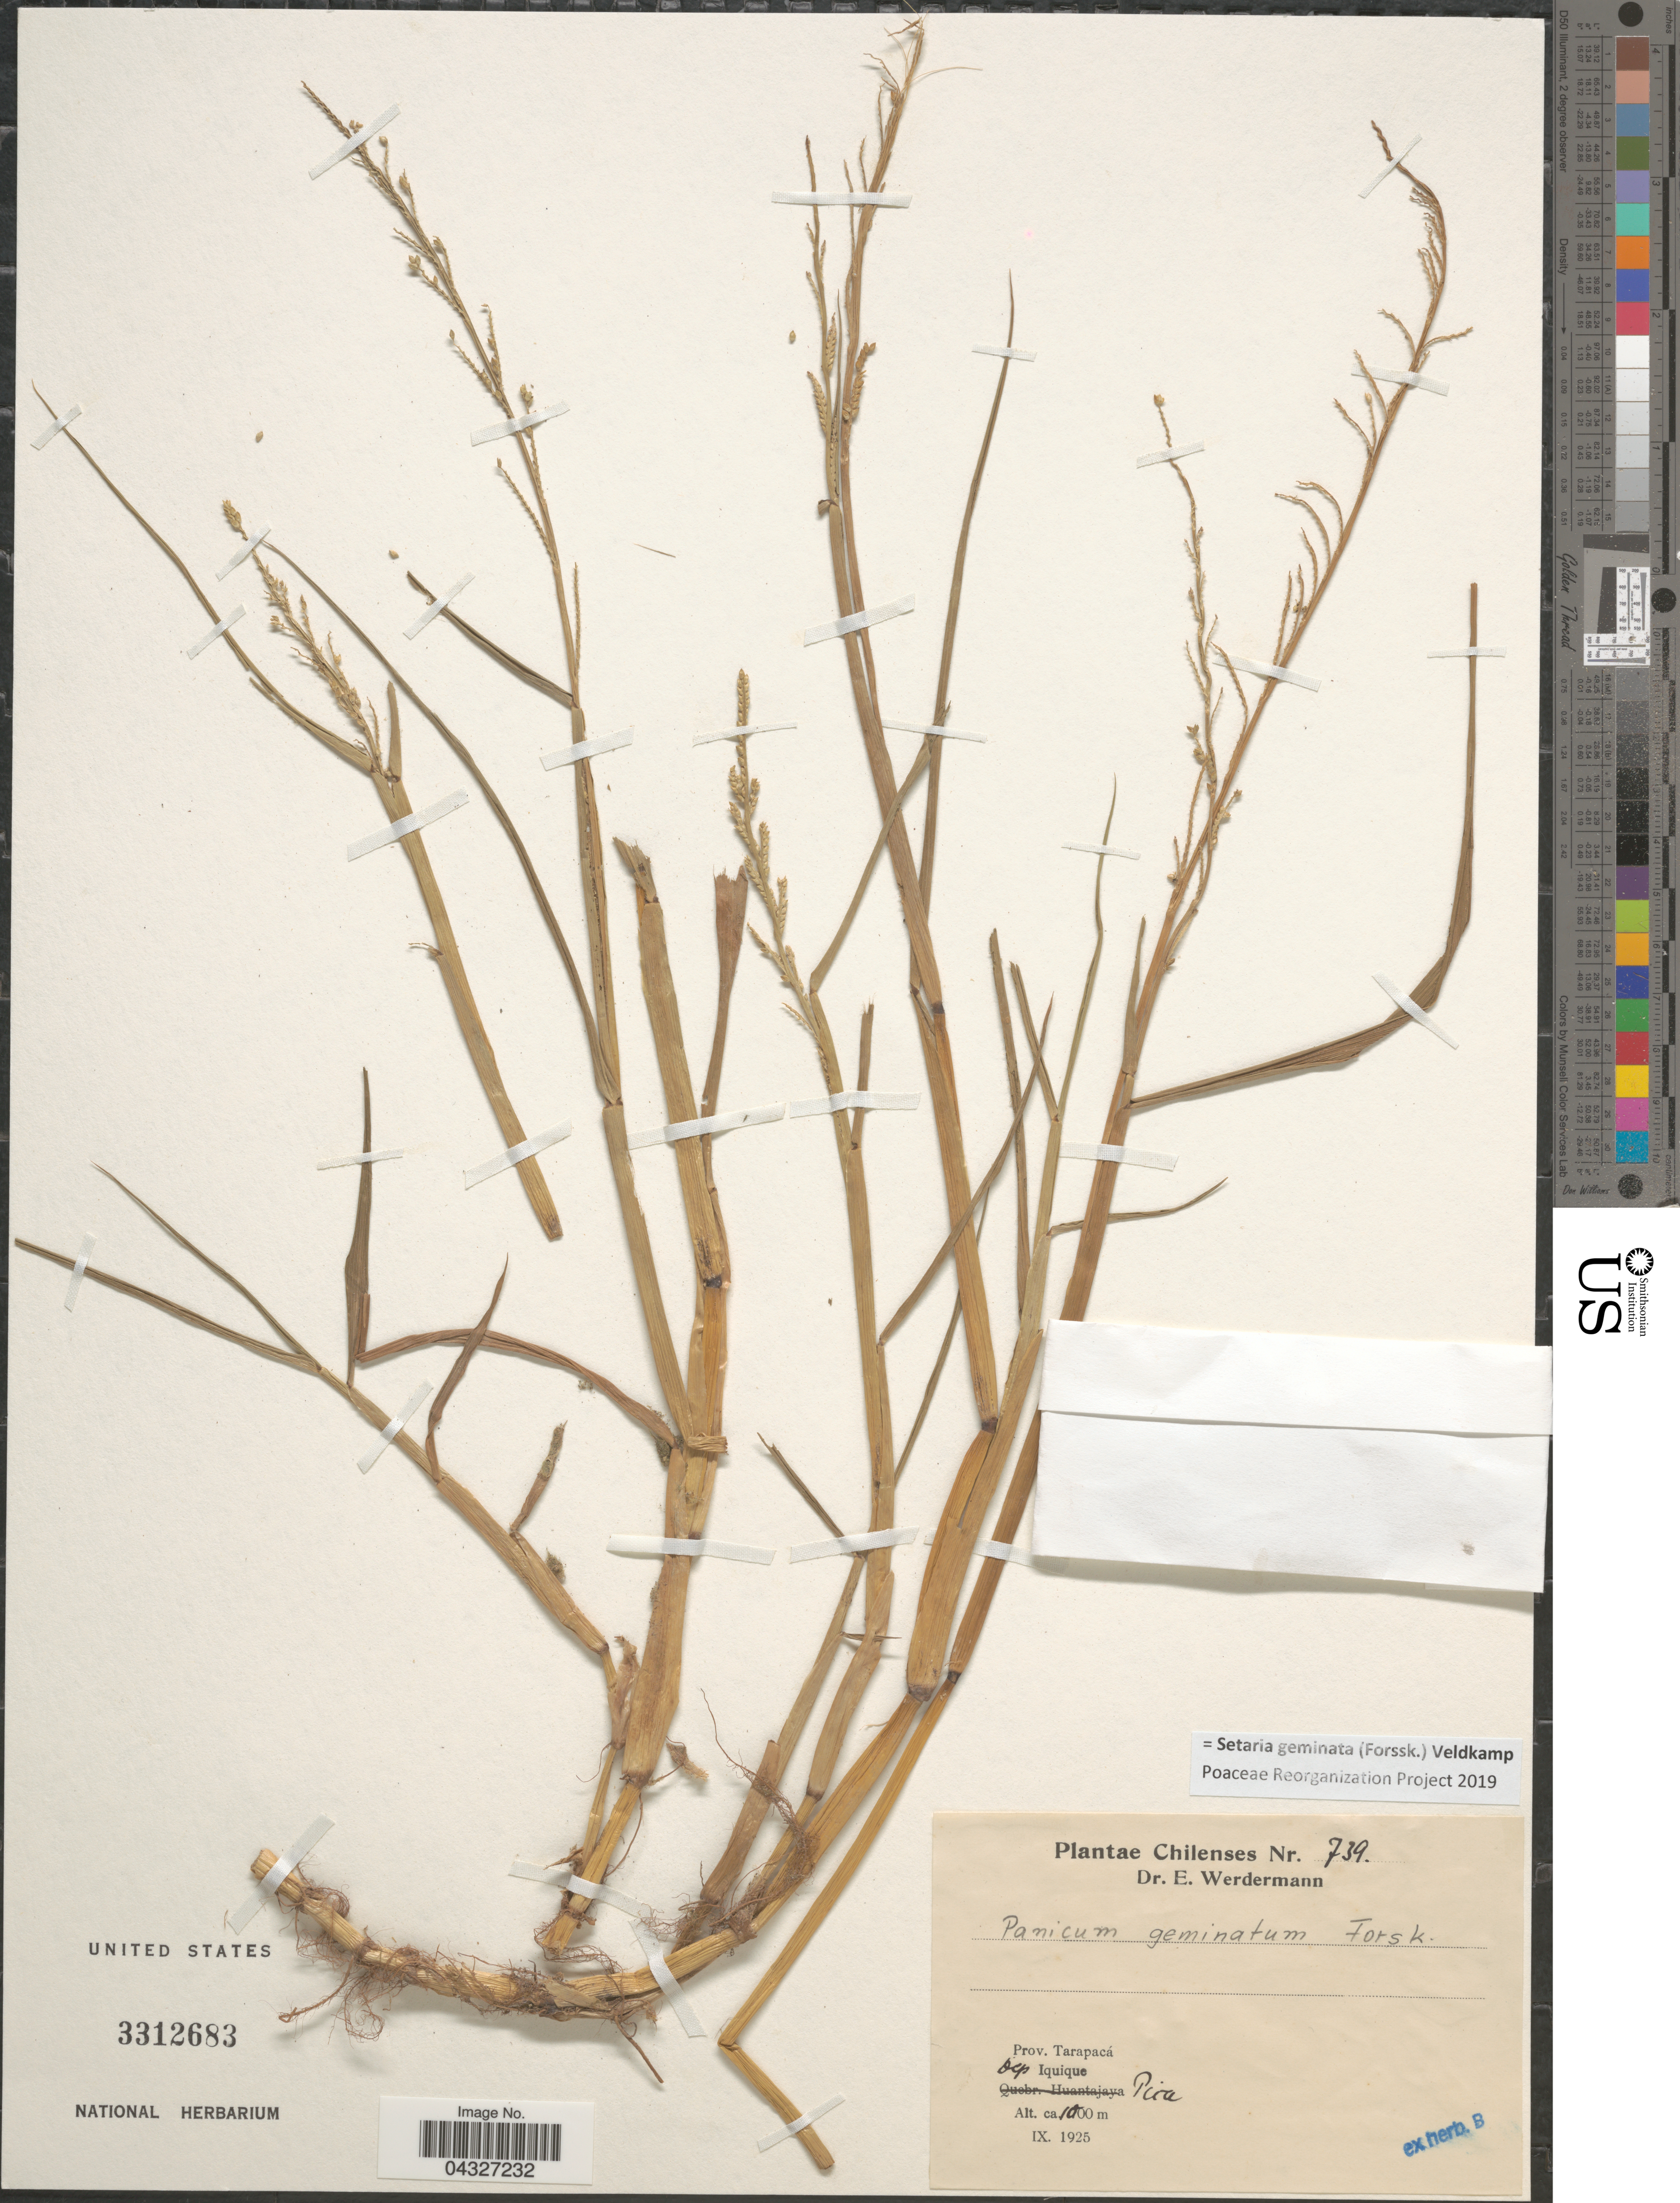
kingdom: Plantae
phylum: Tracheophyta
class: Liliopsida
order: Poales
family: Poaceae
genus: Setaria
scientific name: Setaria geminata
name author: (Forssk.) Veldkamp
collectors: E. Werdermann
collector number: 739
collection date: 1925-09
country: Chile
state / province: Tarapacá (I)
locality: Dep. Iquique. Pica.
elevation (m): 1000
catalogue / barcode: US 3312683